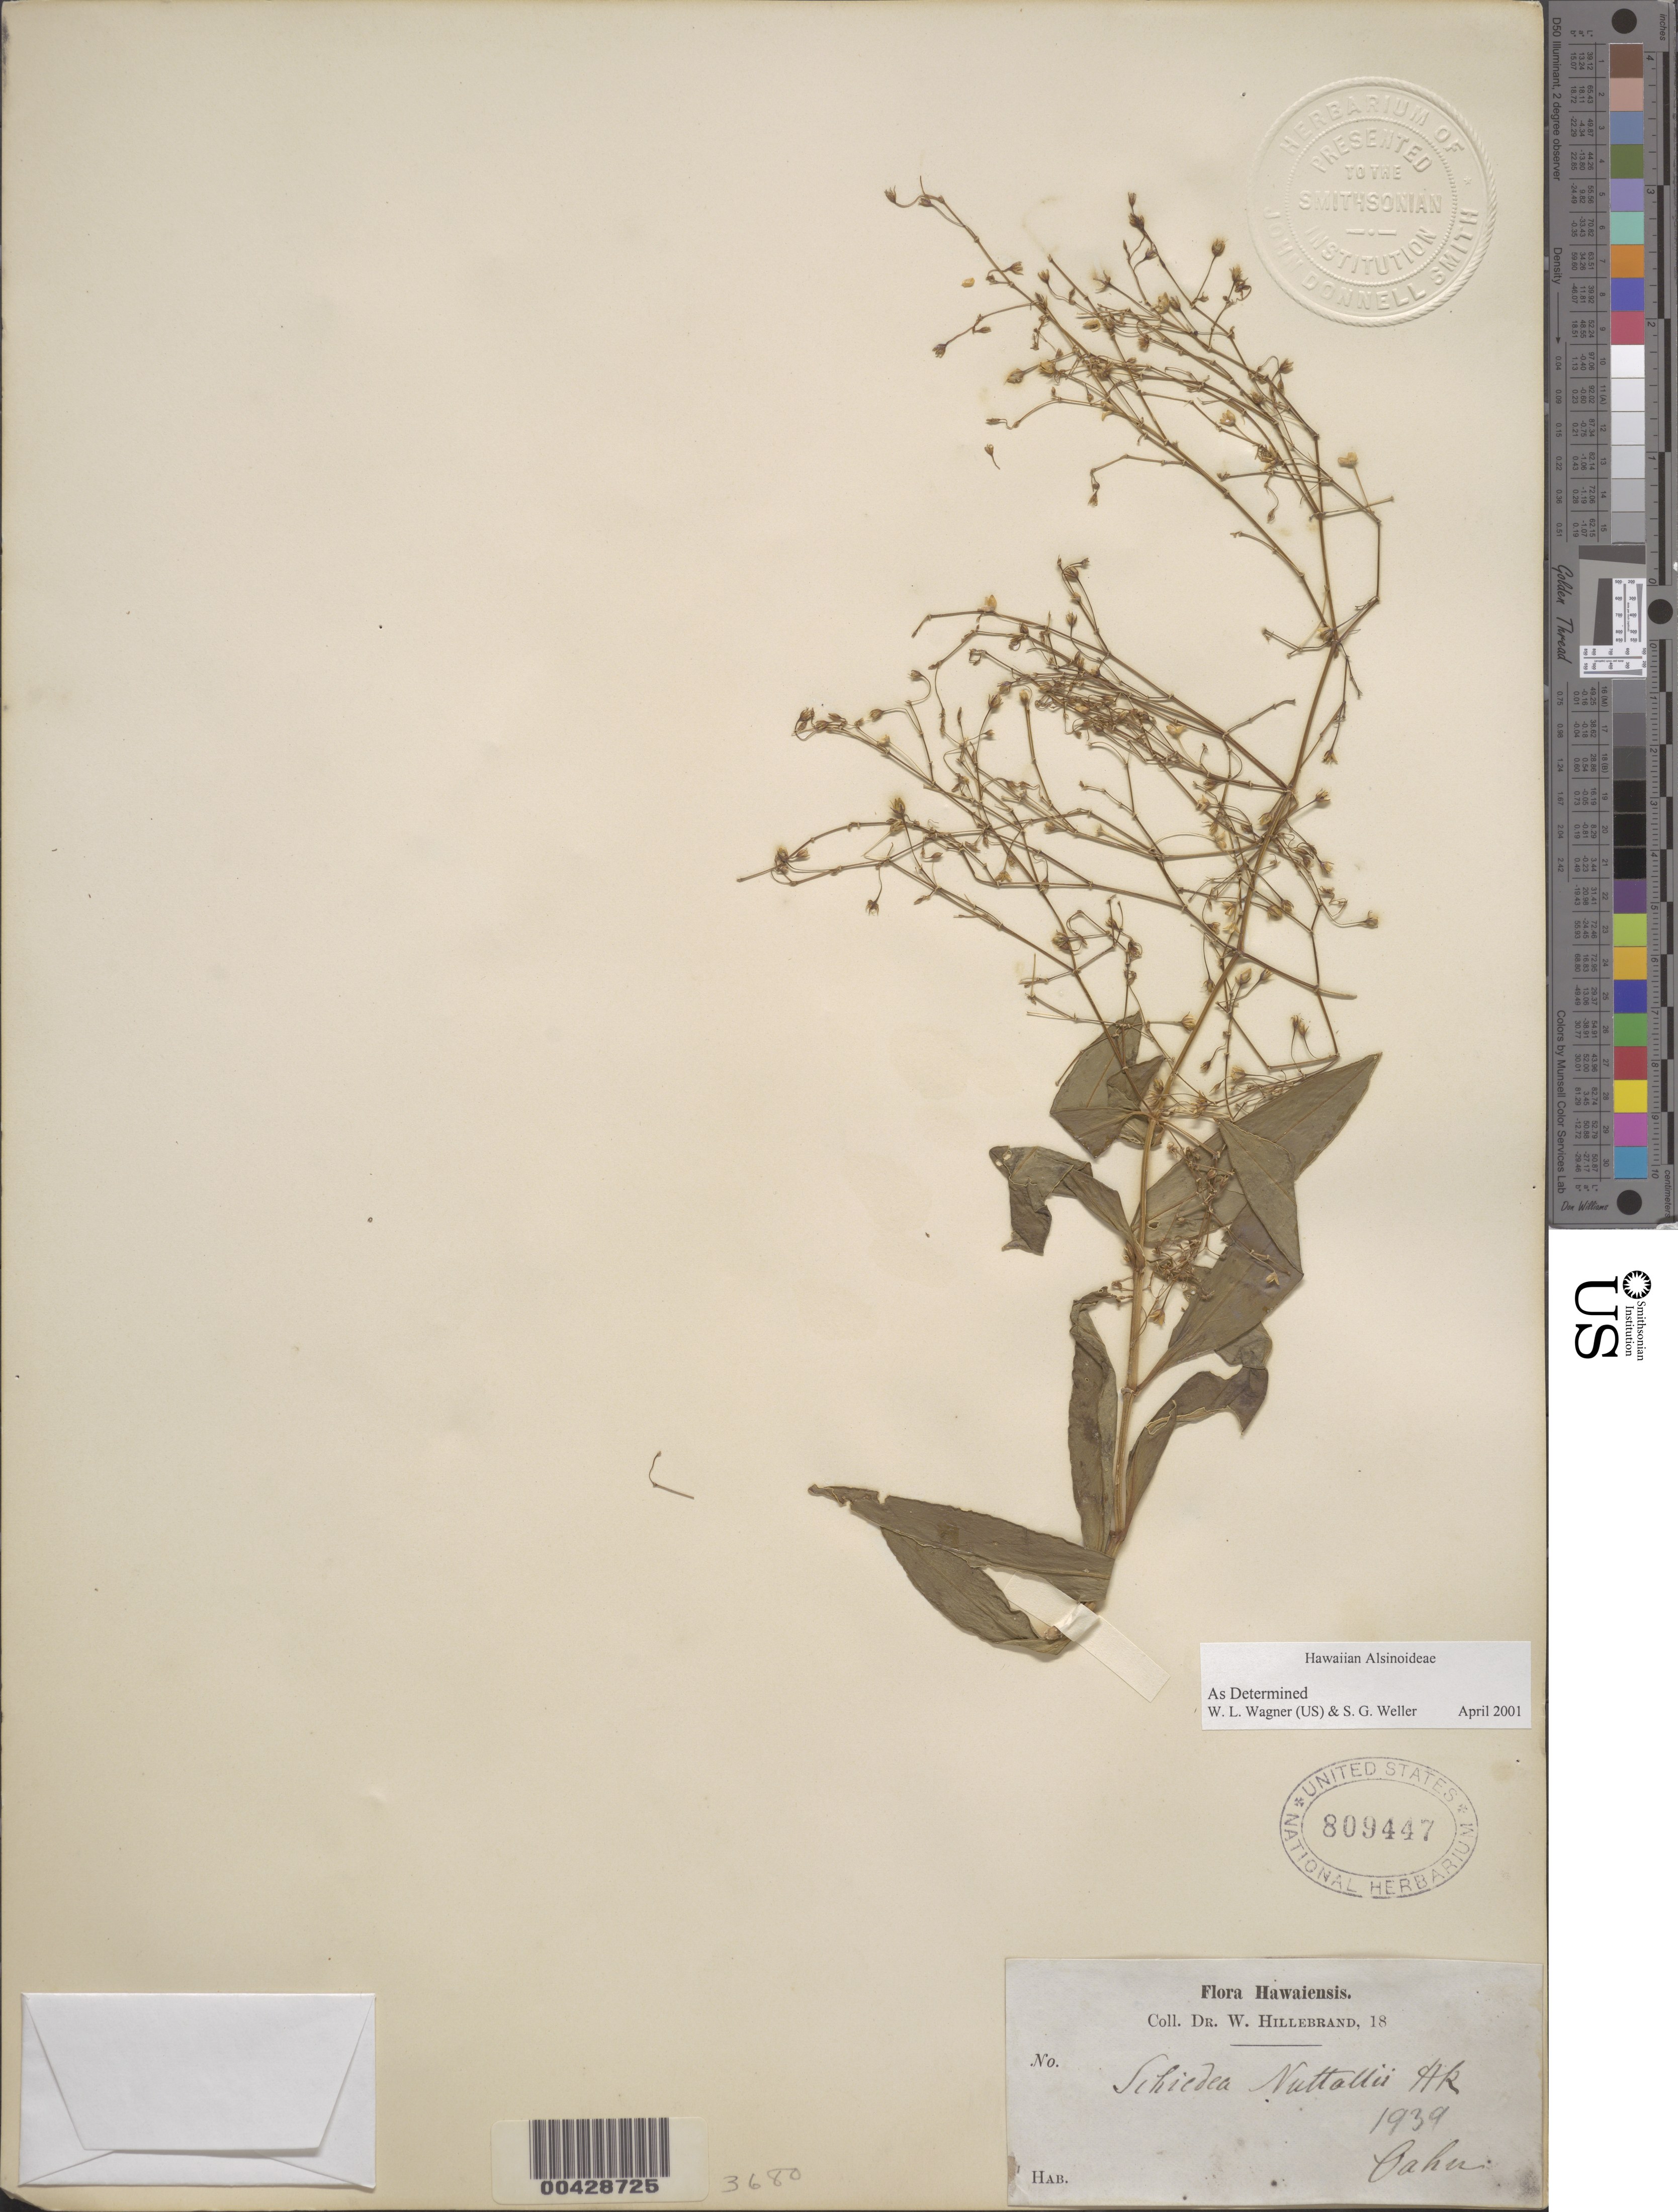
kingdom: Plantae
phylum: Tracheophyta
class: Magnoliopsida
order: Caryophyllales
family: Caryophyllaceae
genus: Schiedea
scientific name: Schiedea nuttallii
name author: Hook.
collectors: W. Hillebrand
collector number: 1939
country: United States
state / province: Hawaii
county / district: Honolulu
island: Oahu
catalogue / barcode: US 809447